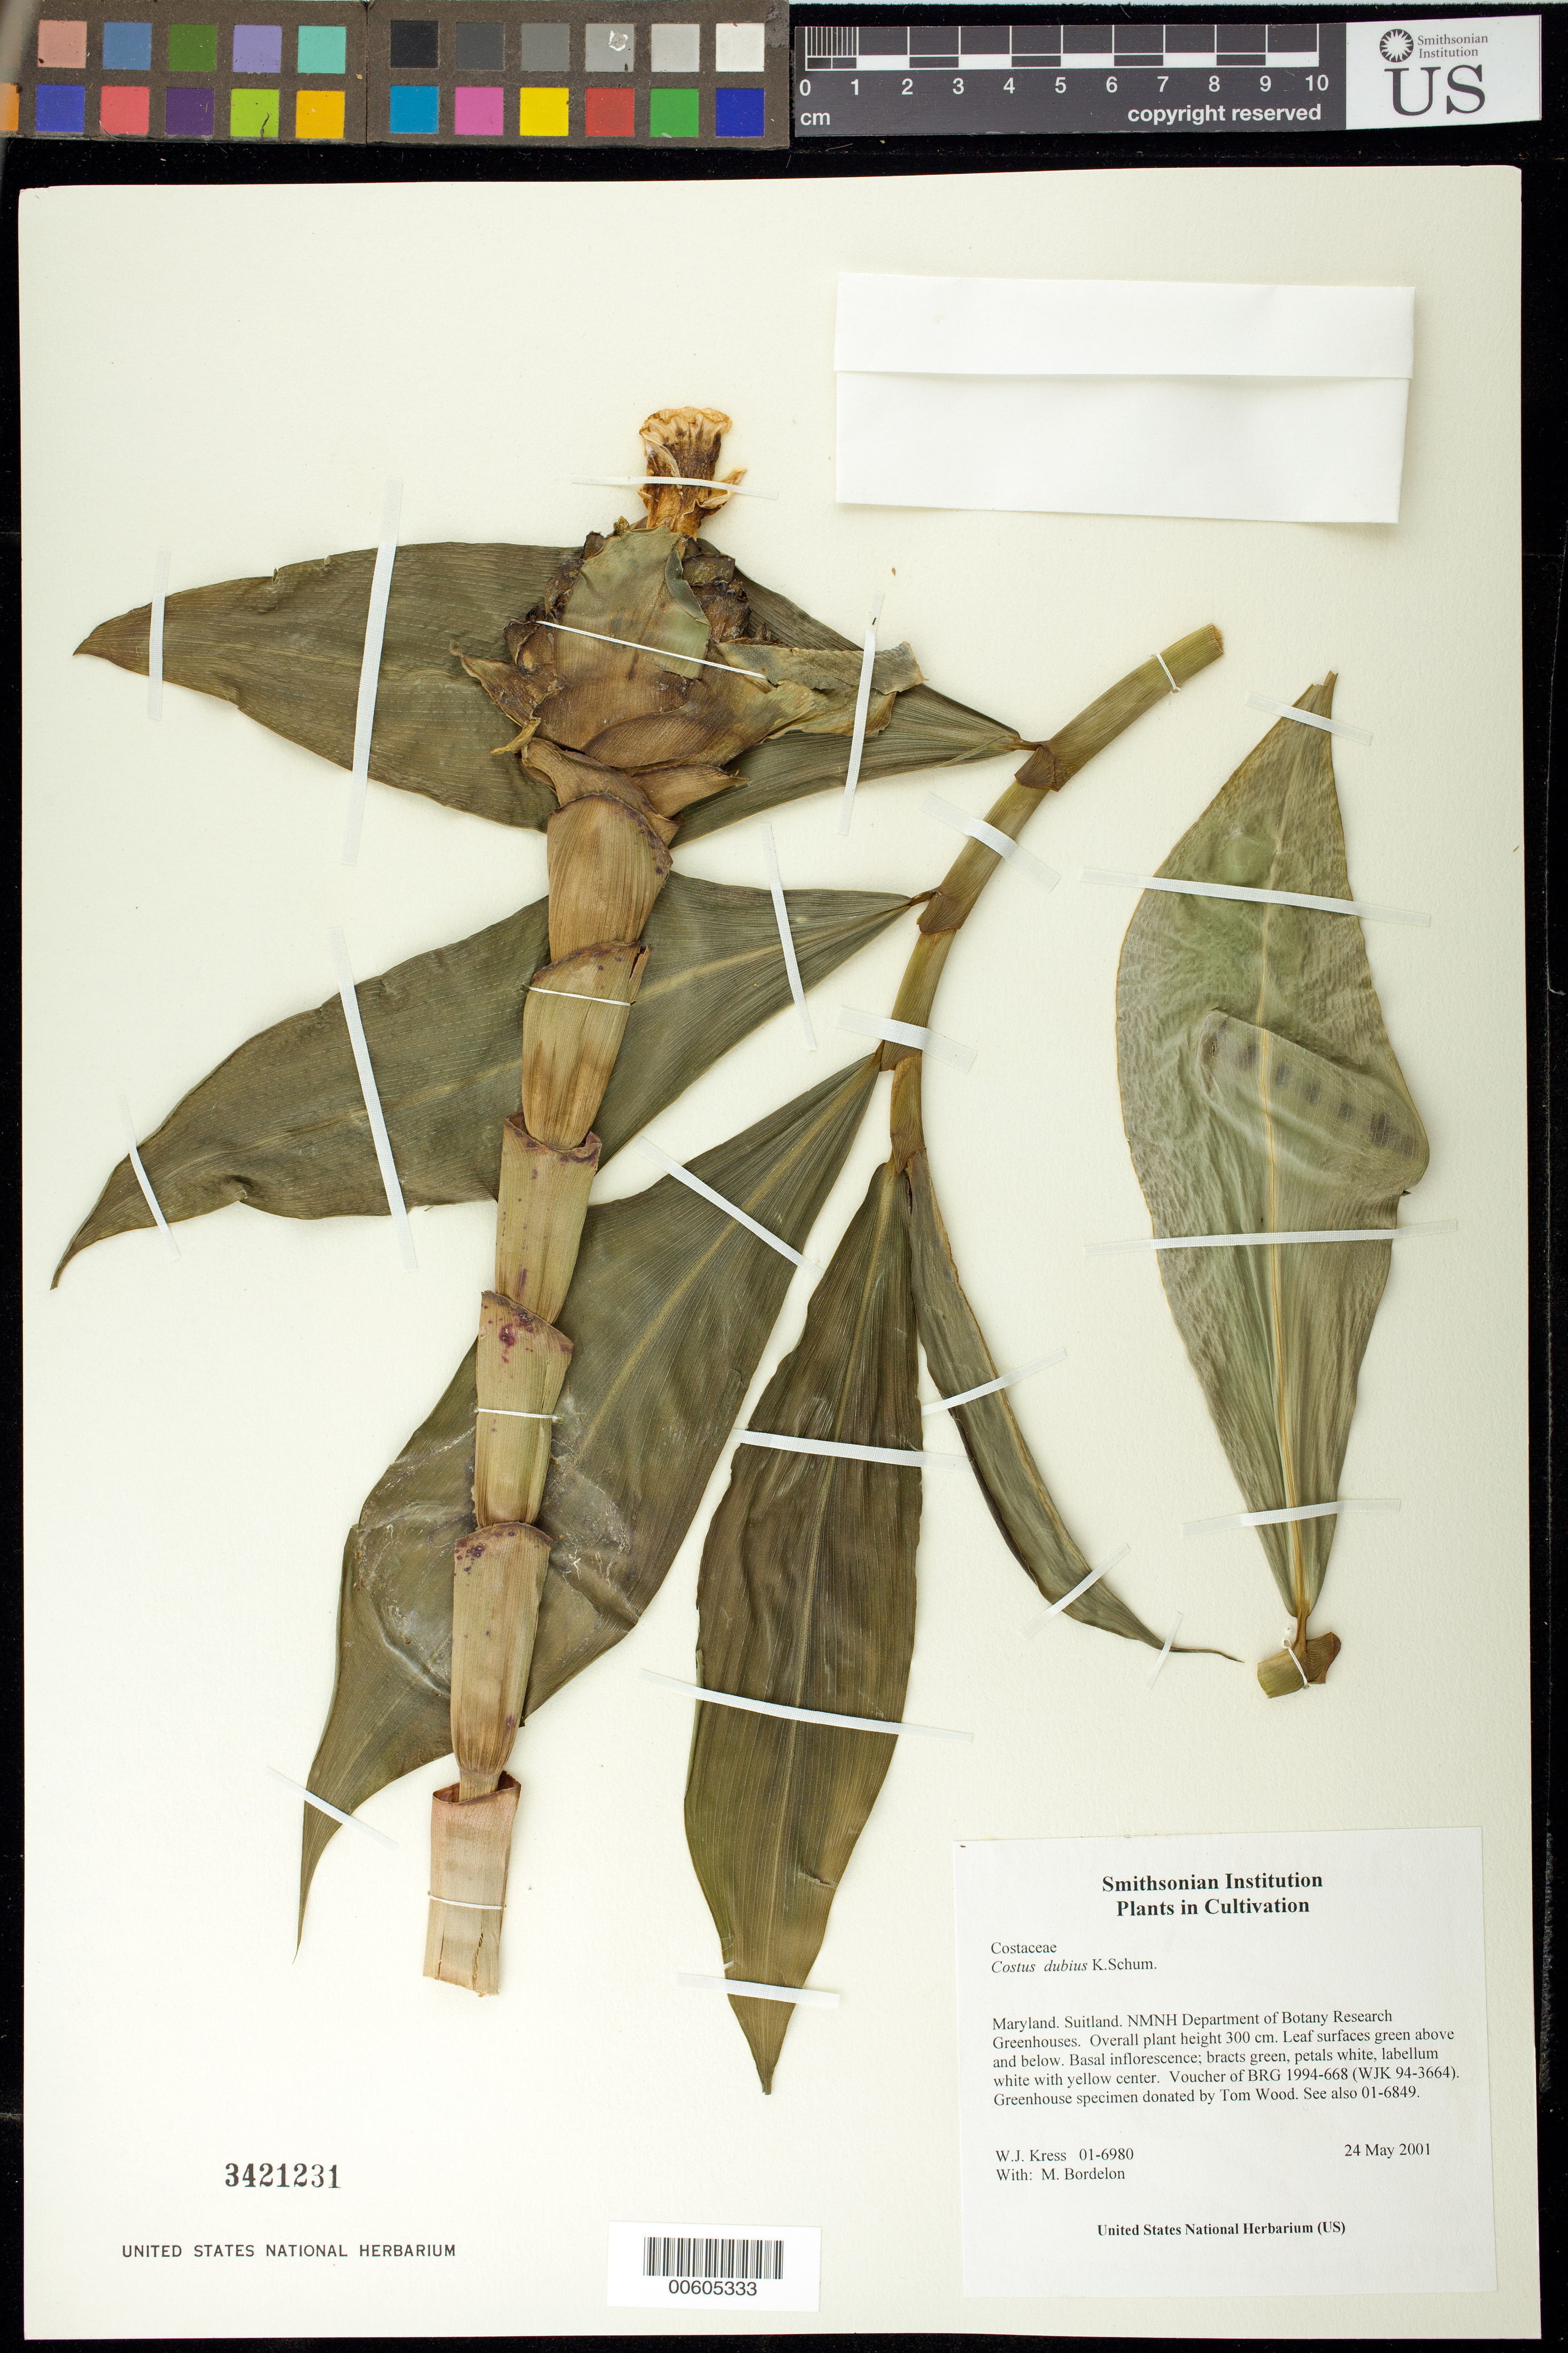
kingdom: Plantae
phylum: Tracheophyta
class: Liliopsida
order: Zingiberales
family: Costaceae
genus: Costus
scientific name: Costus dubius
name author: K. Schum.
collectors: W. J. Kress & M. Bordelon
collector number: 01-6980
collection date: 2001-05-24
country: United States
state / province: Maryland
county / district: Prince George's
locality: NMNH Botany Research Greenhouses. Suitland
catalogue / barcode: US 3421231